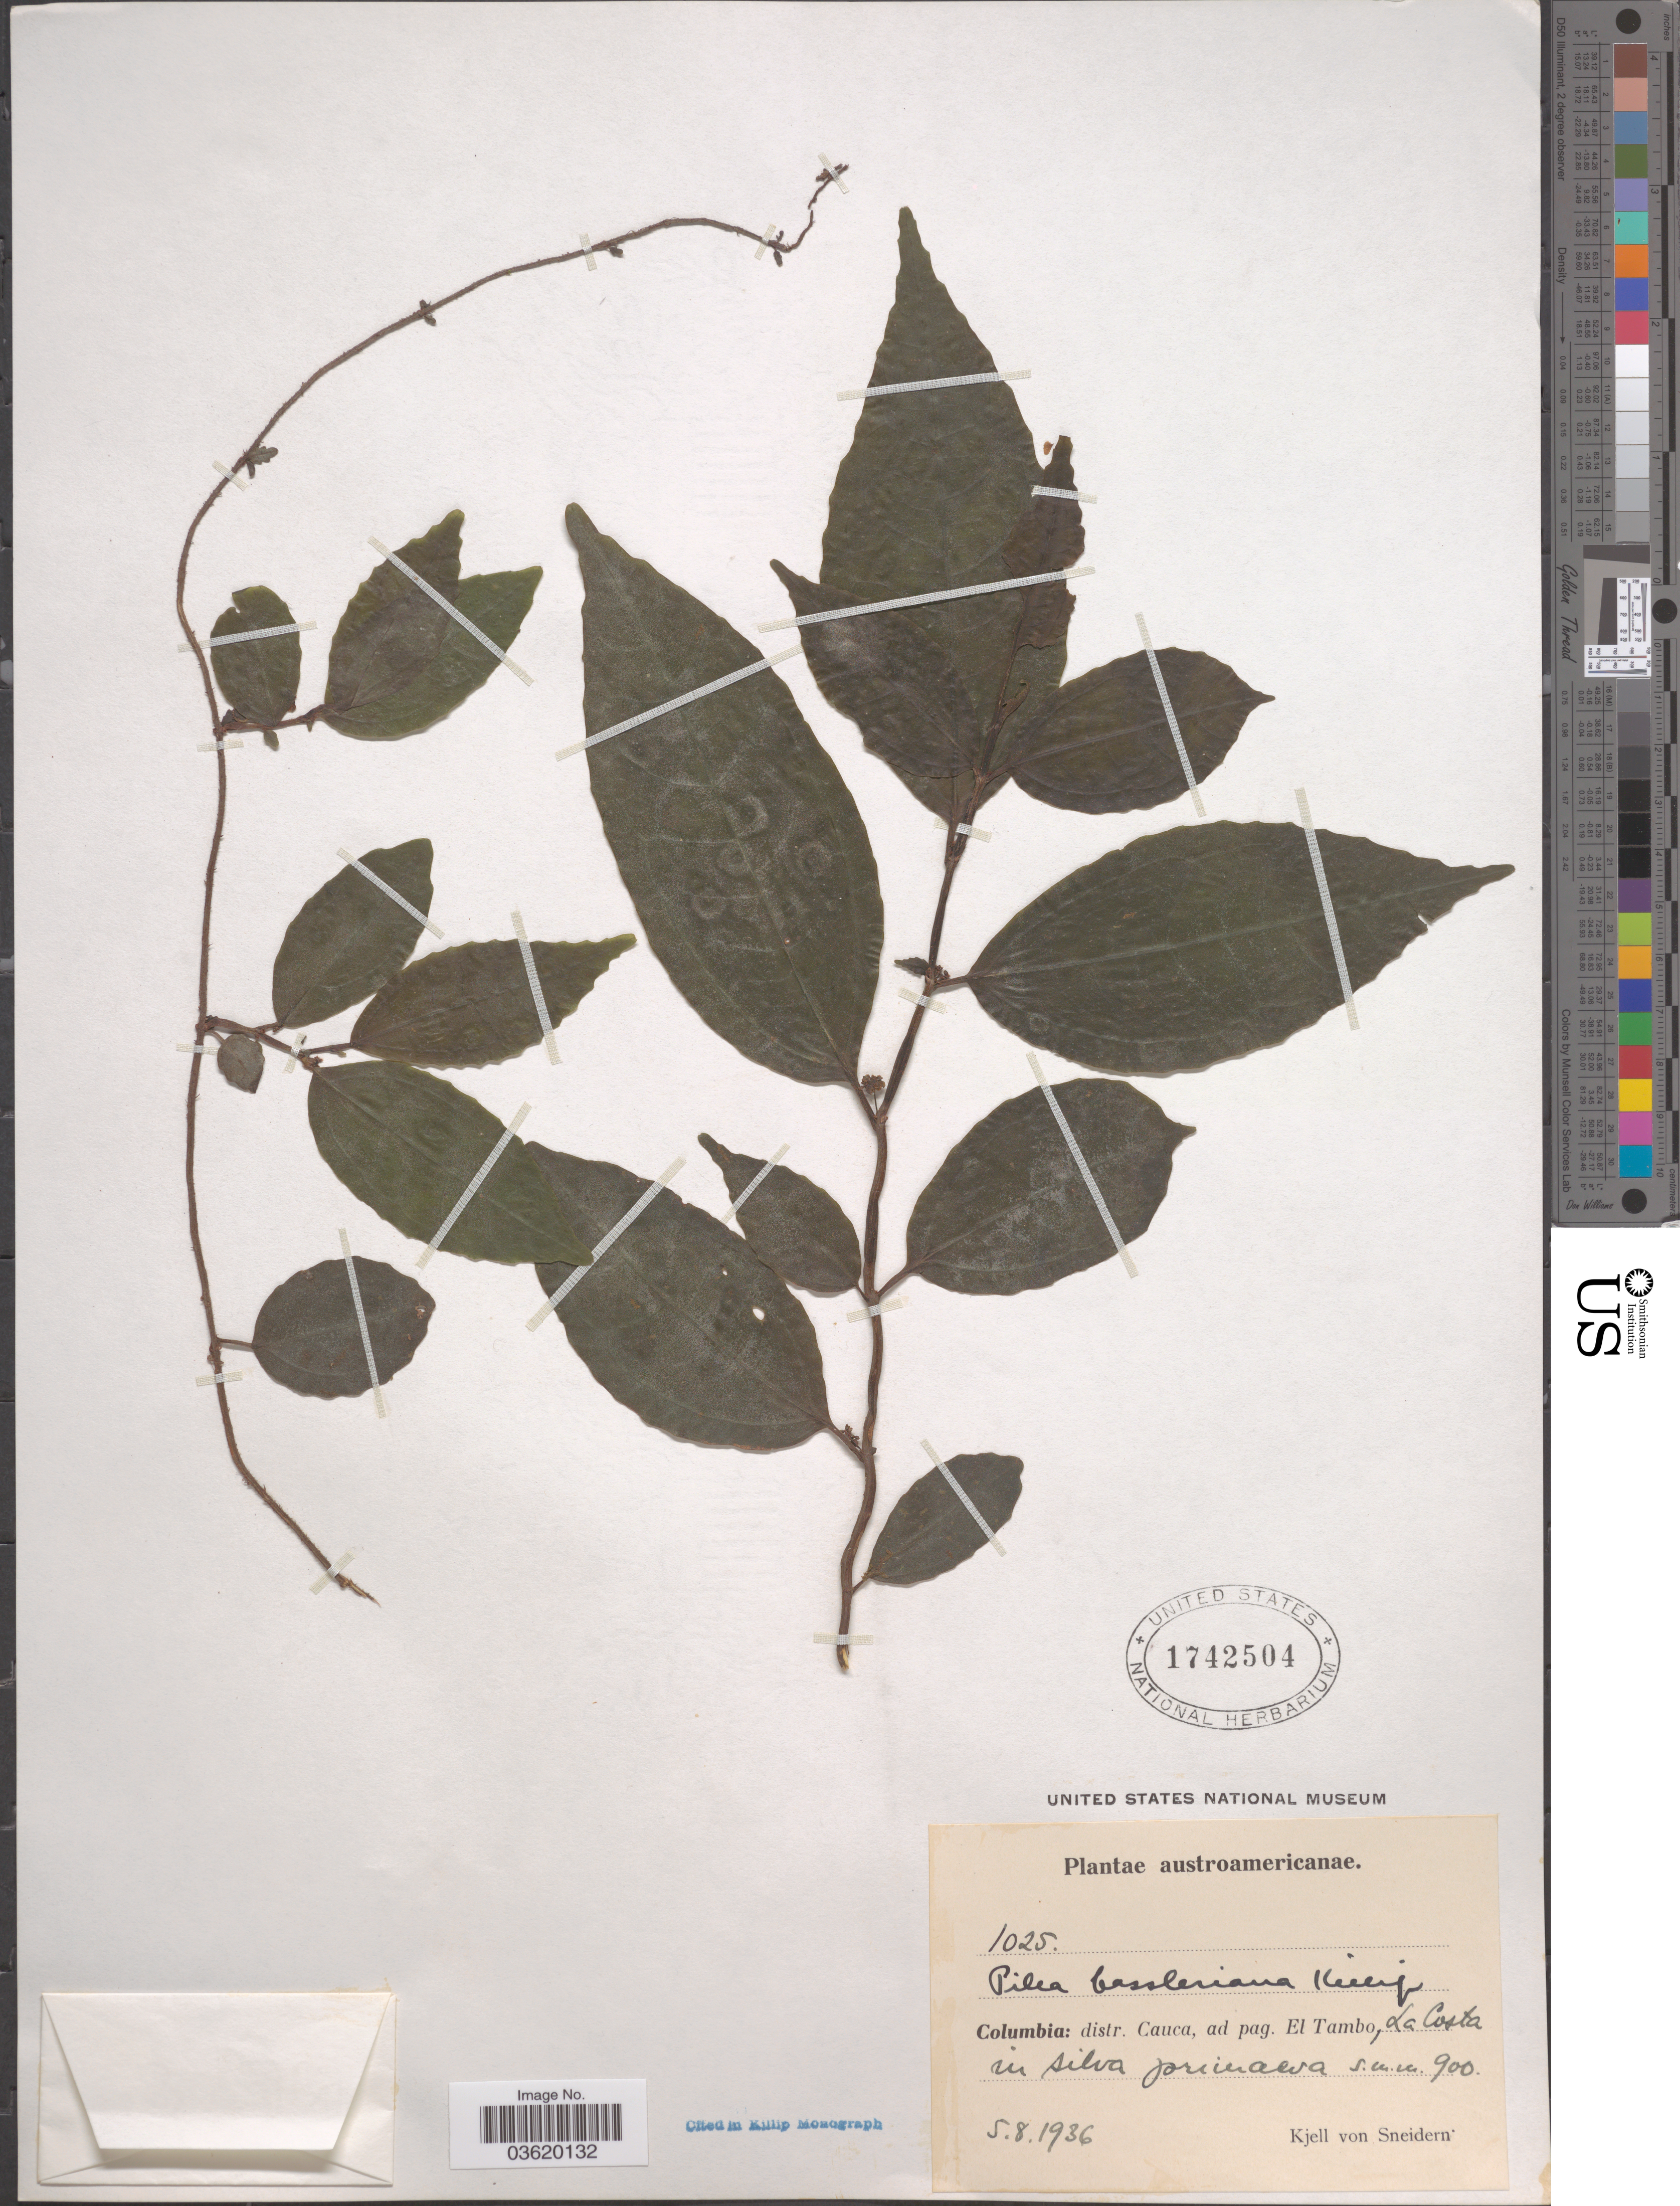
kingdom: Plantae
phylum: Tracheophyta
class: Magnoliopsida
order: Rosales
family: Urticaceae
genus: Pilea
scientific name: Pilea bassleriana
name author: Killip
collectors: K. von Sneidern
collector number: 1025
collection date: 1936-08-05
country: Colombia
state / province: Cauca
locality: Austroamericanae. Distr. Cauca, ad pag. El Tambo, La Costa in silva primaeva.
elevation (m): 900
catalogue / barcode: US 1742504